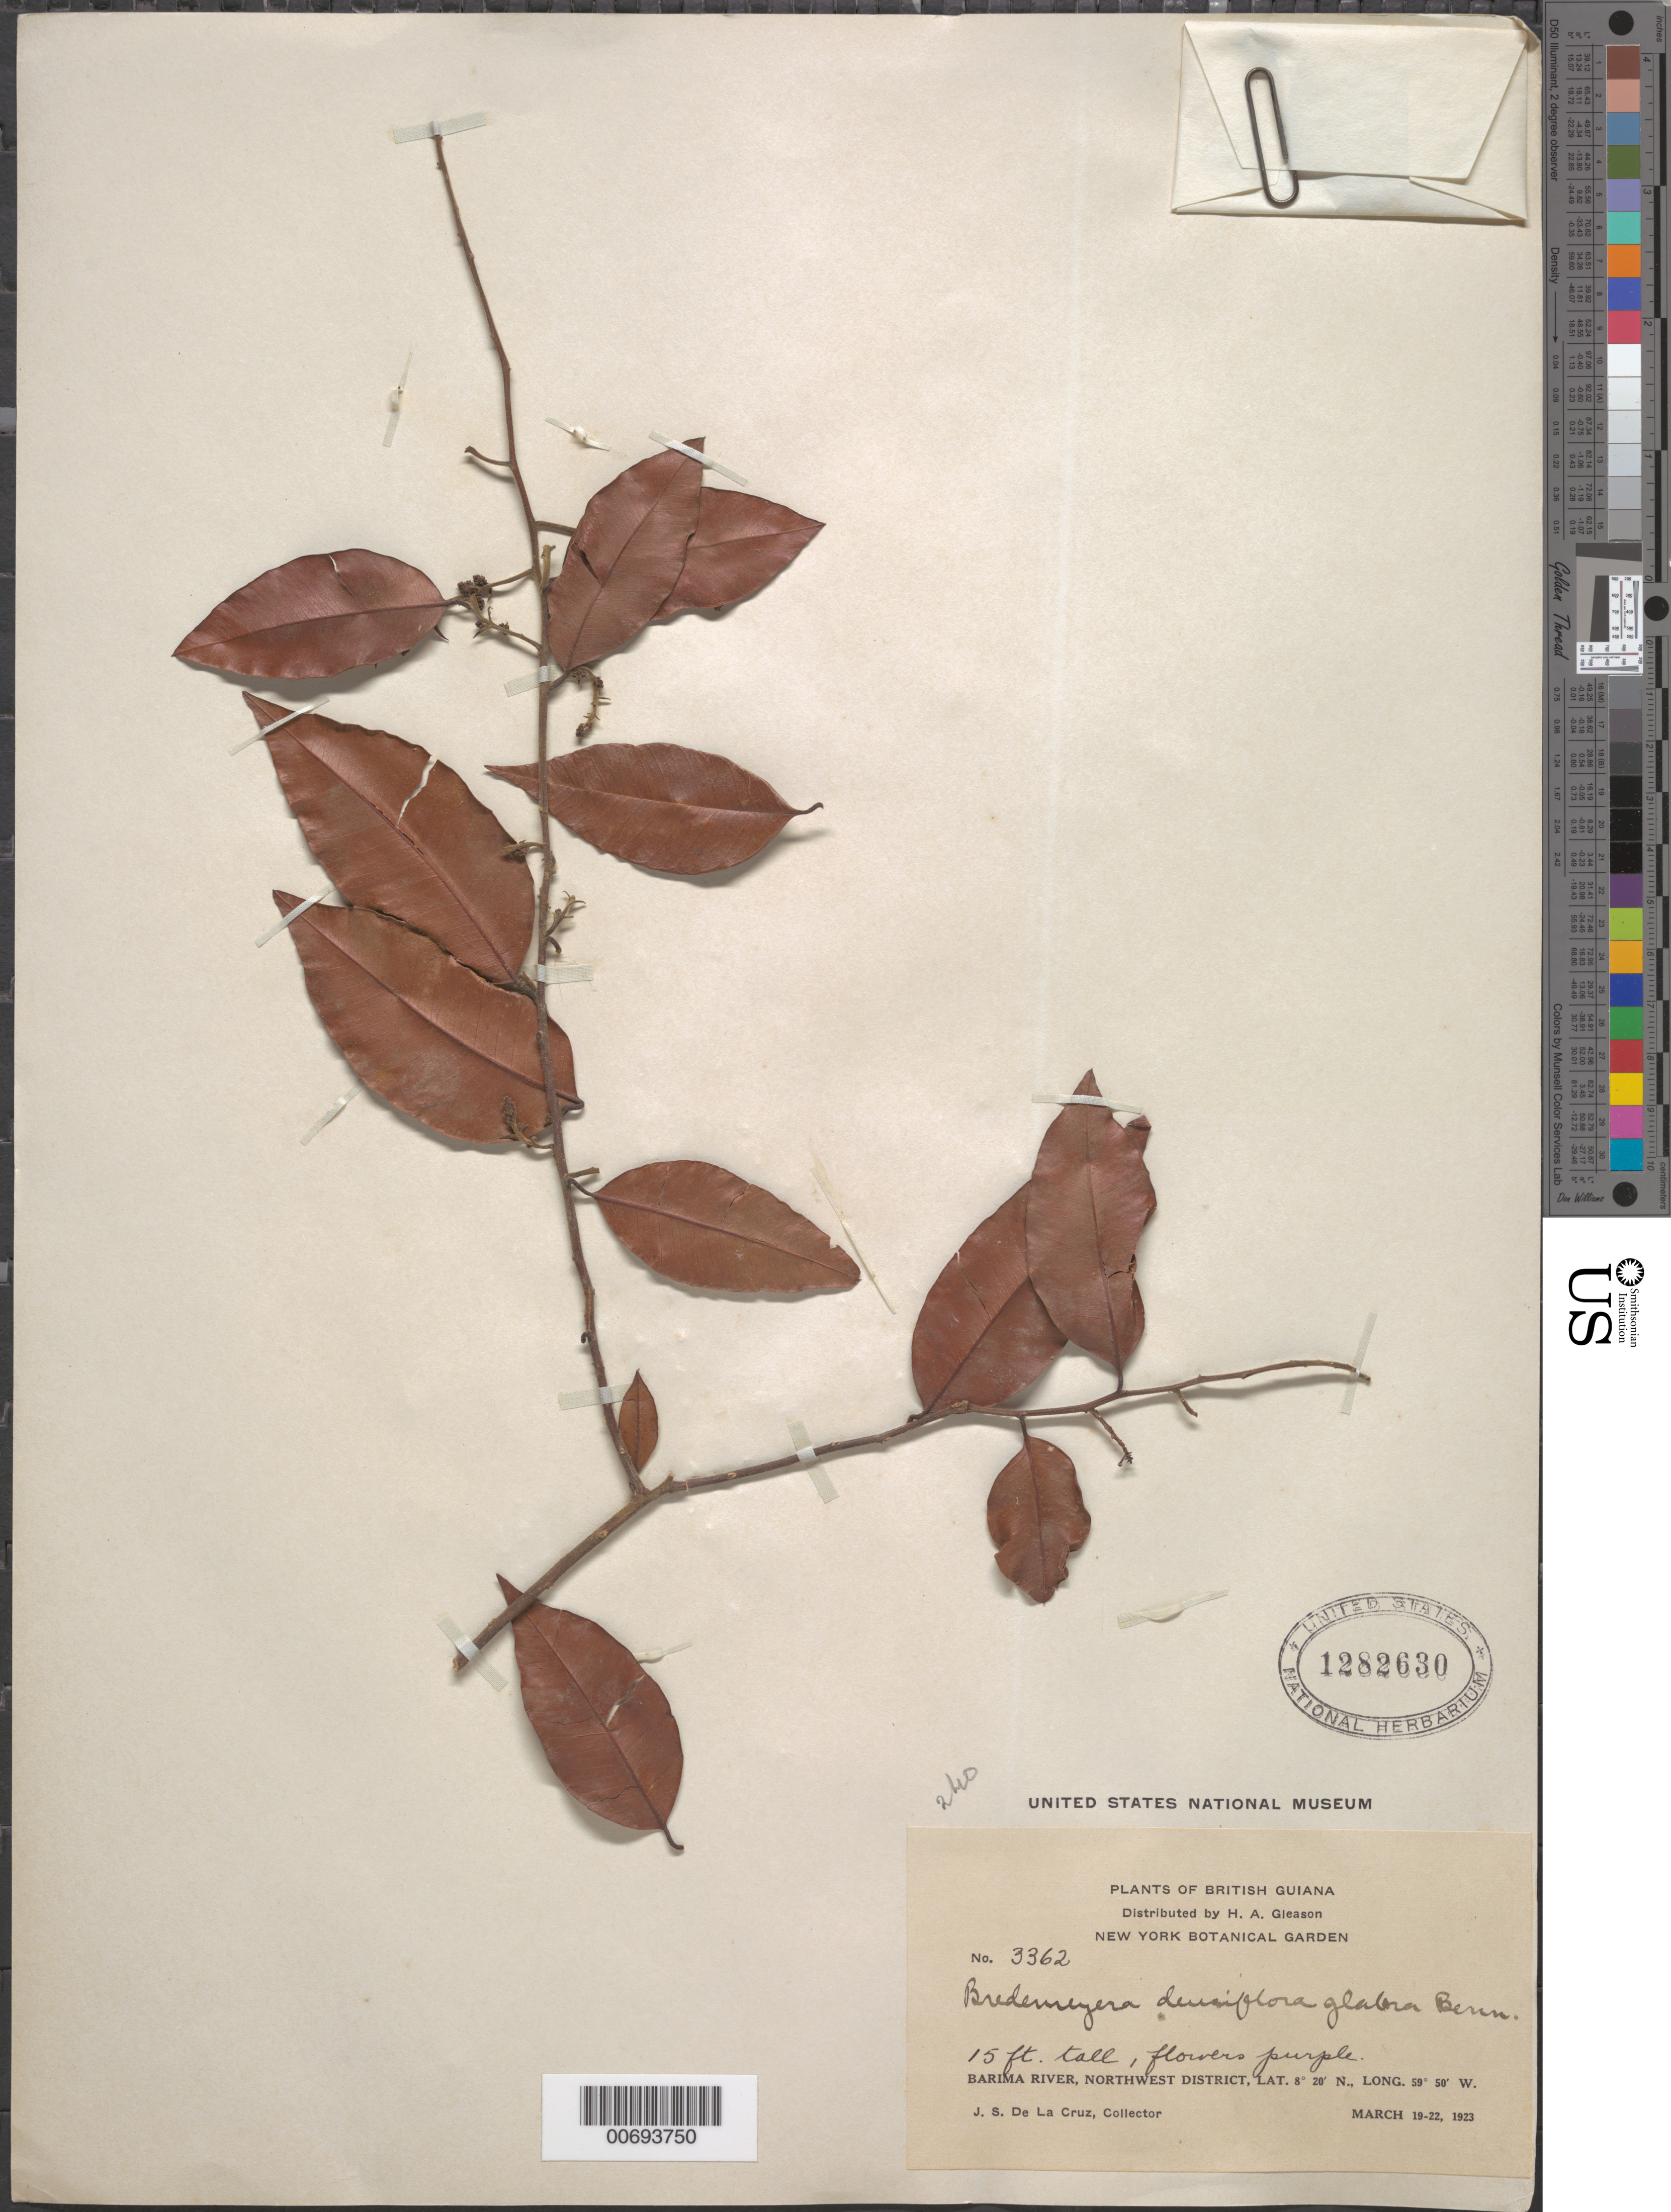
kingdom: Plantae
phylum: Tracheophyta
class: Magnoliopsida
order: Fabales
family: Polygalaceae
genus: Bredemeyera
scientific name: Bredemeyera densiflora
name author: A.W. Benn.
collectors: J. S. de la Cruz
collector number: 3362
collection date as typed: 19-Mar-23 to 22-Mar-23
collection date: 1923-03-19/1923-03-22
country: Guyana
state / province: Barima-Waini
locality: Barima R., NW District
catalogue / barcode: US 1282630